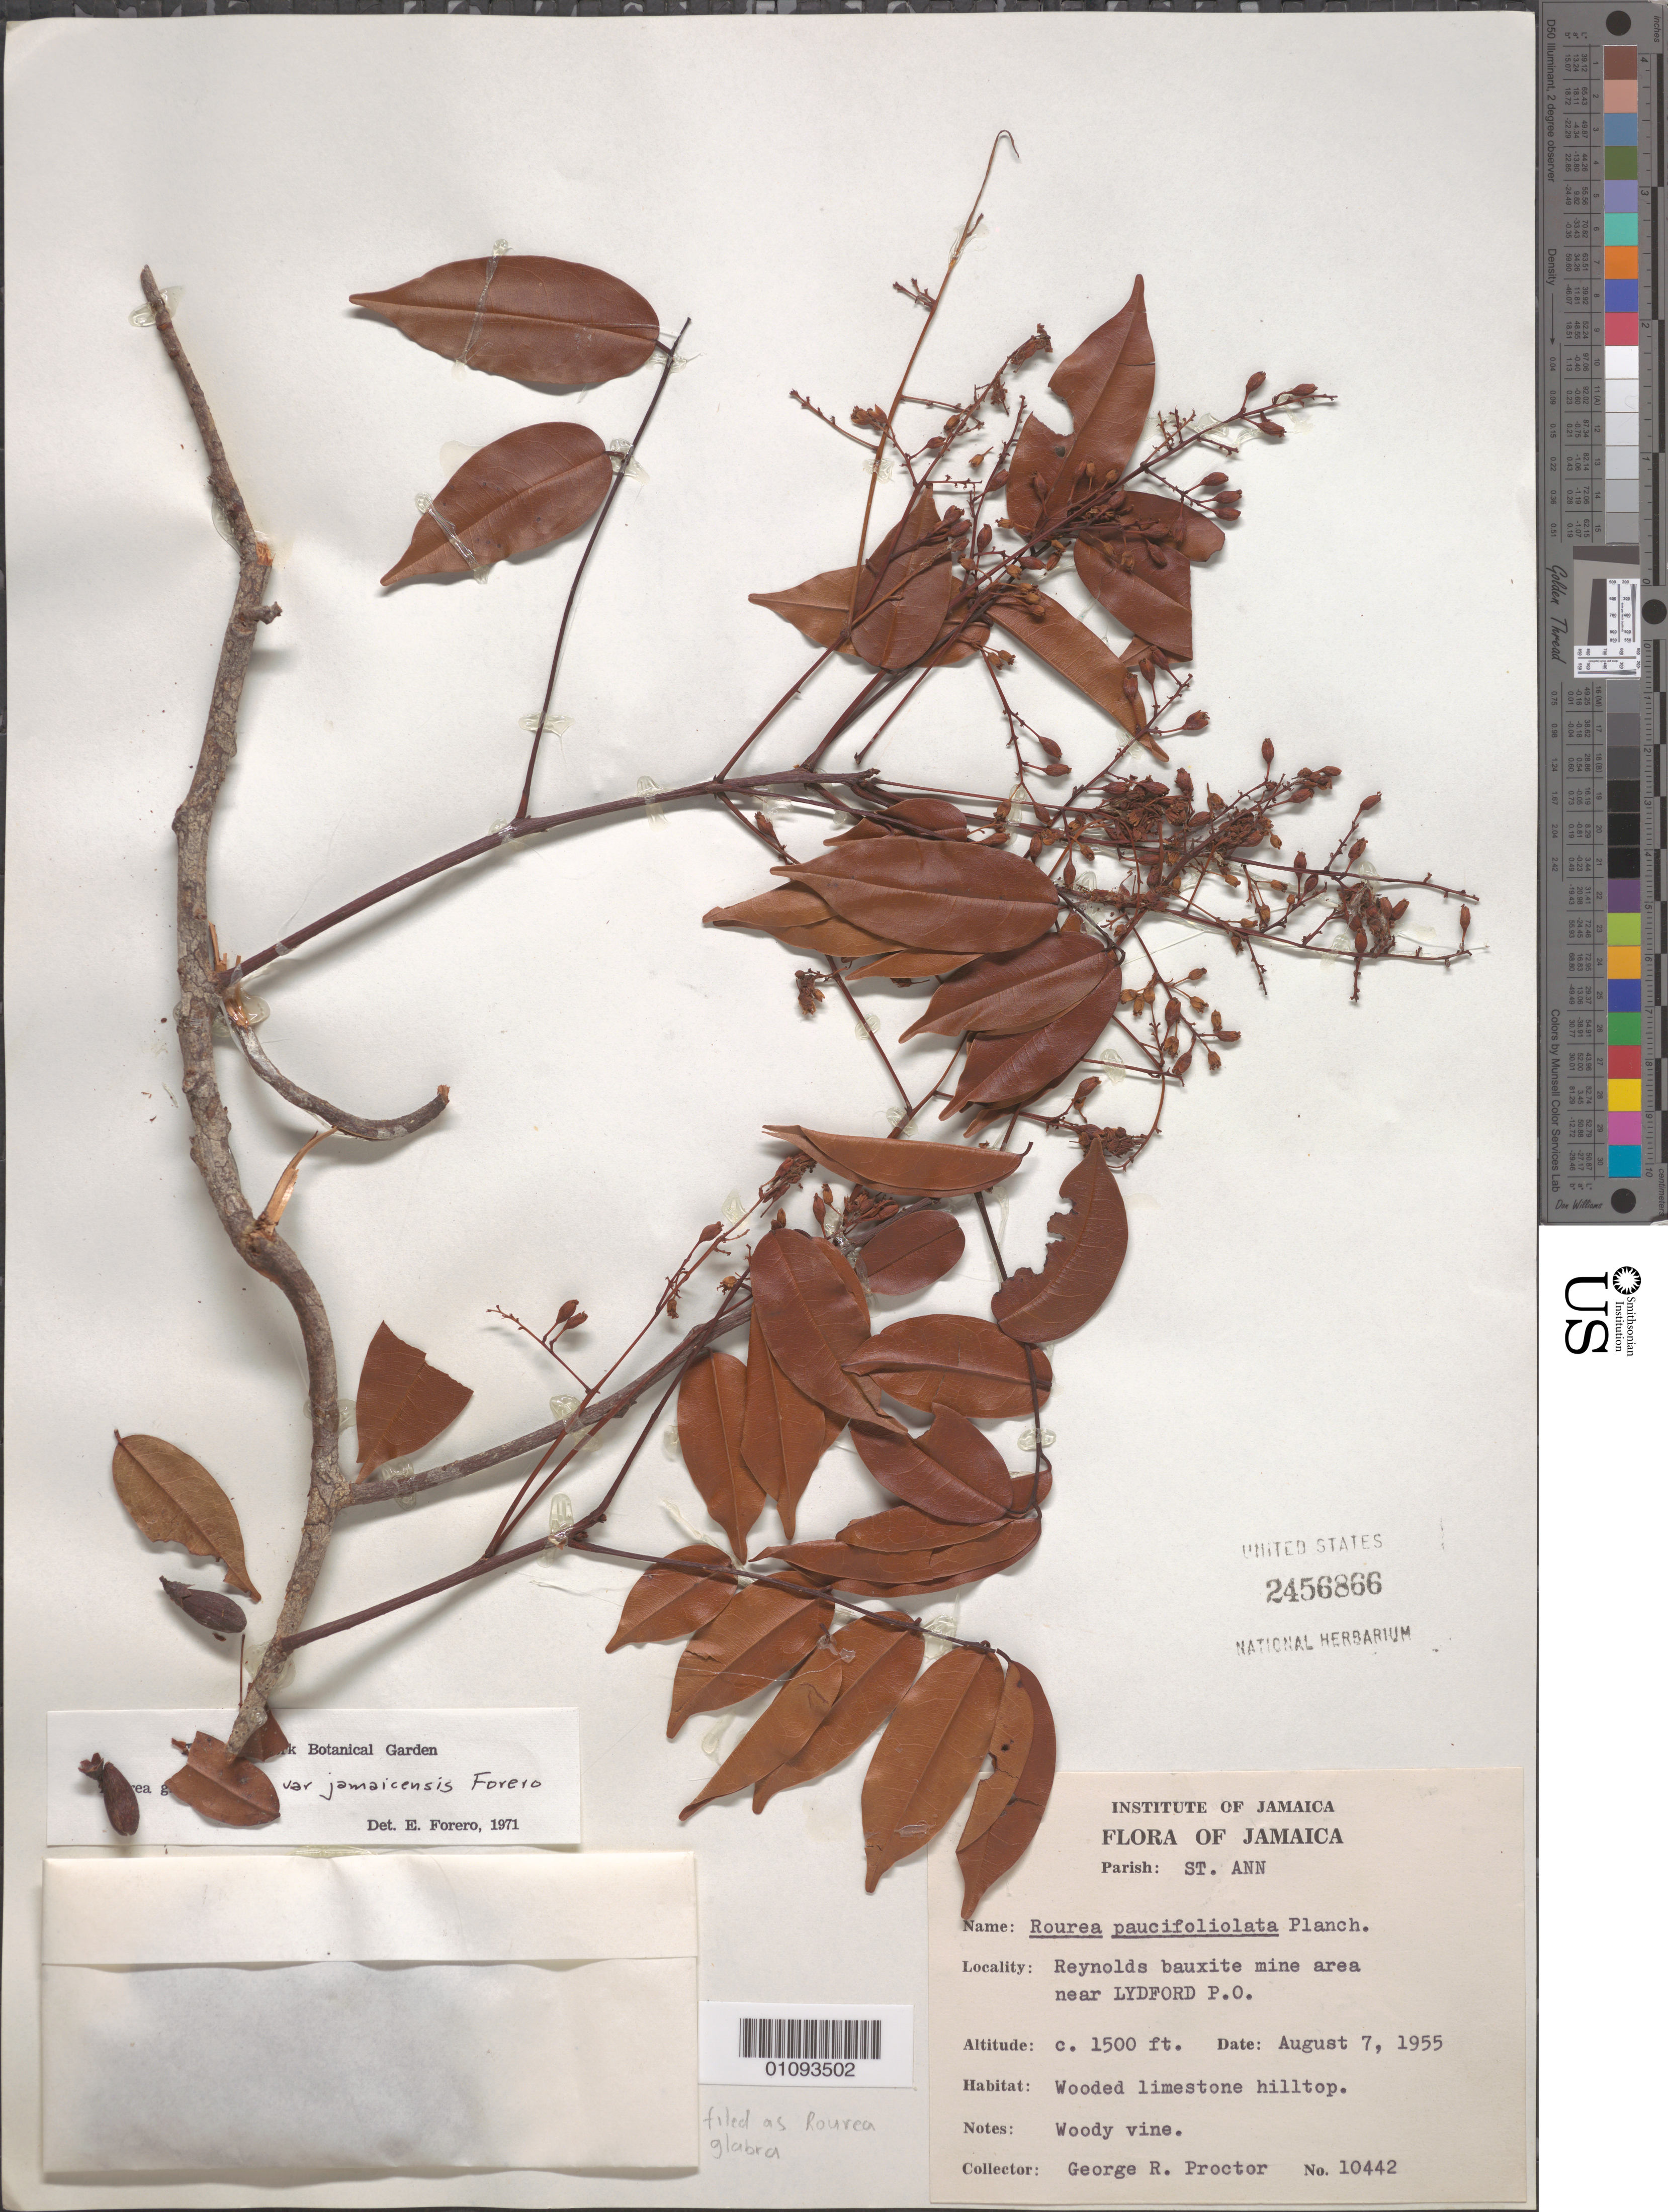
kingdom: Plantae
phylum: Tracheophyta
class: Magnoliopsida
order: Oxalidales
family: Connaraceae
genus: Rourea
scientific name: Rourea glabra var. jamaicensis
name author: Forero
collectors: R. George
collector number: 10442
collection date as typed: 07 Aug 1955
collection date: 1955-08-07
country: Jamaica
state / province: Saint Ann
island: Jamaica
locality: Reynolds bauxite mine area near LYDFORD P.O.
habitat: Woody limestone hilltop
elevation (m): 457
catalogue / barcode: US 2456866